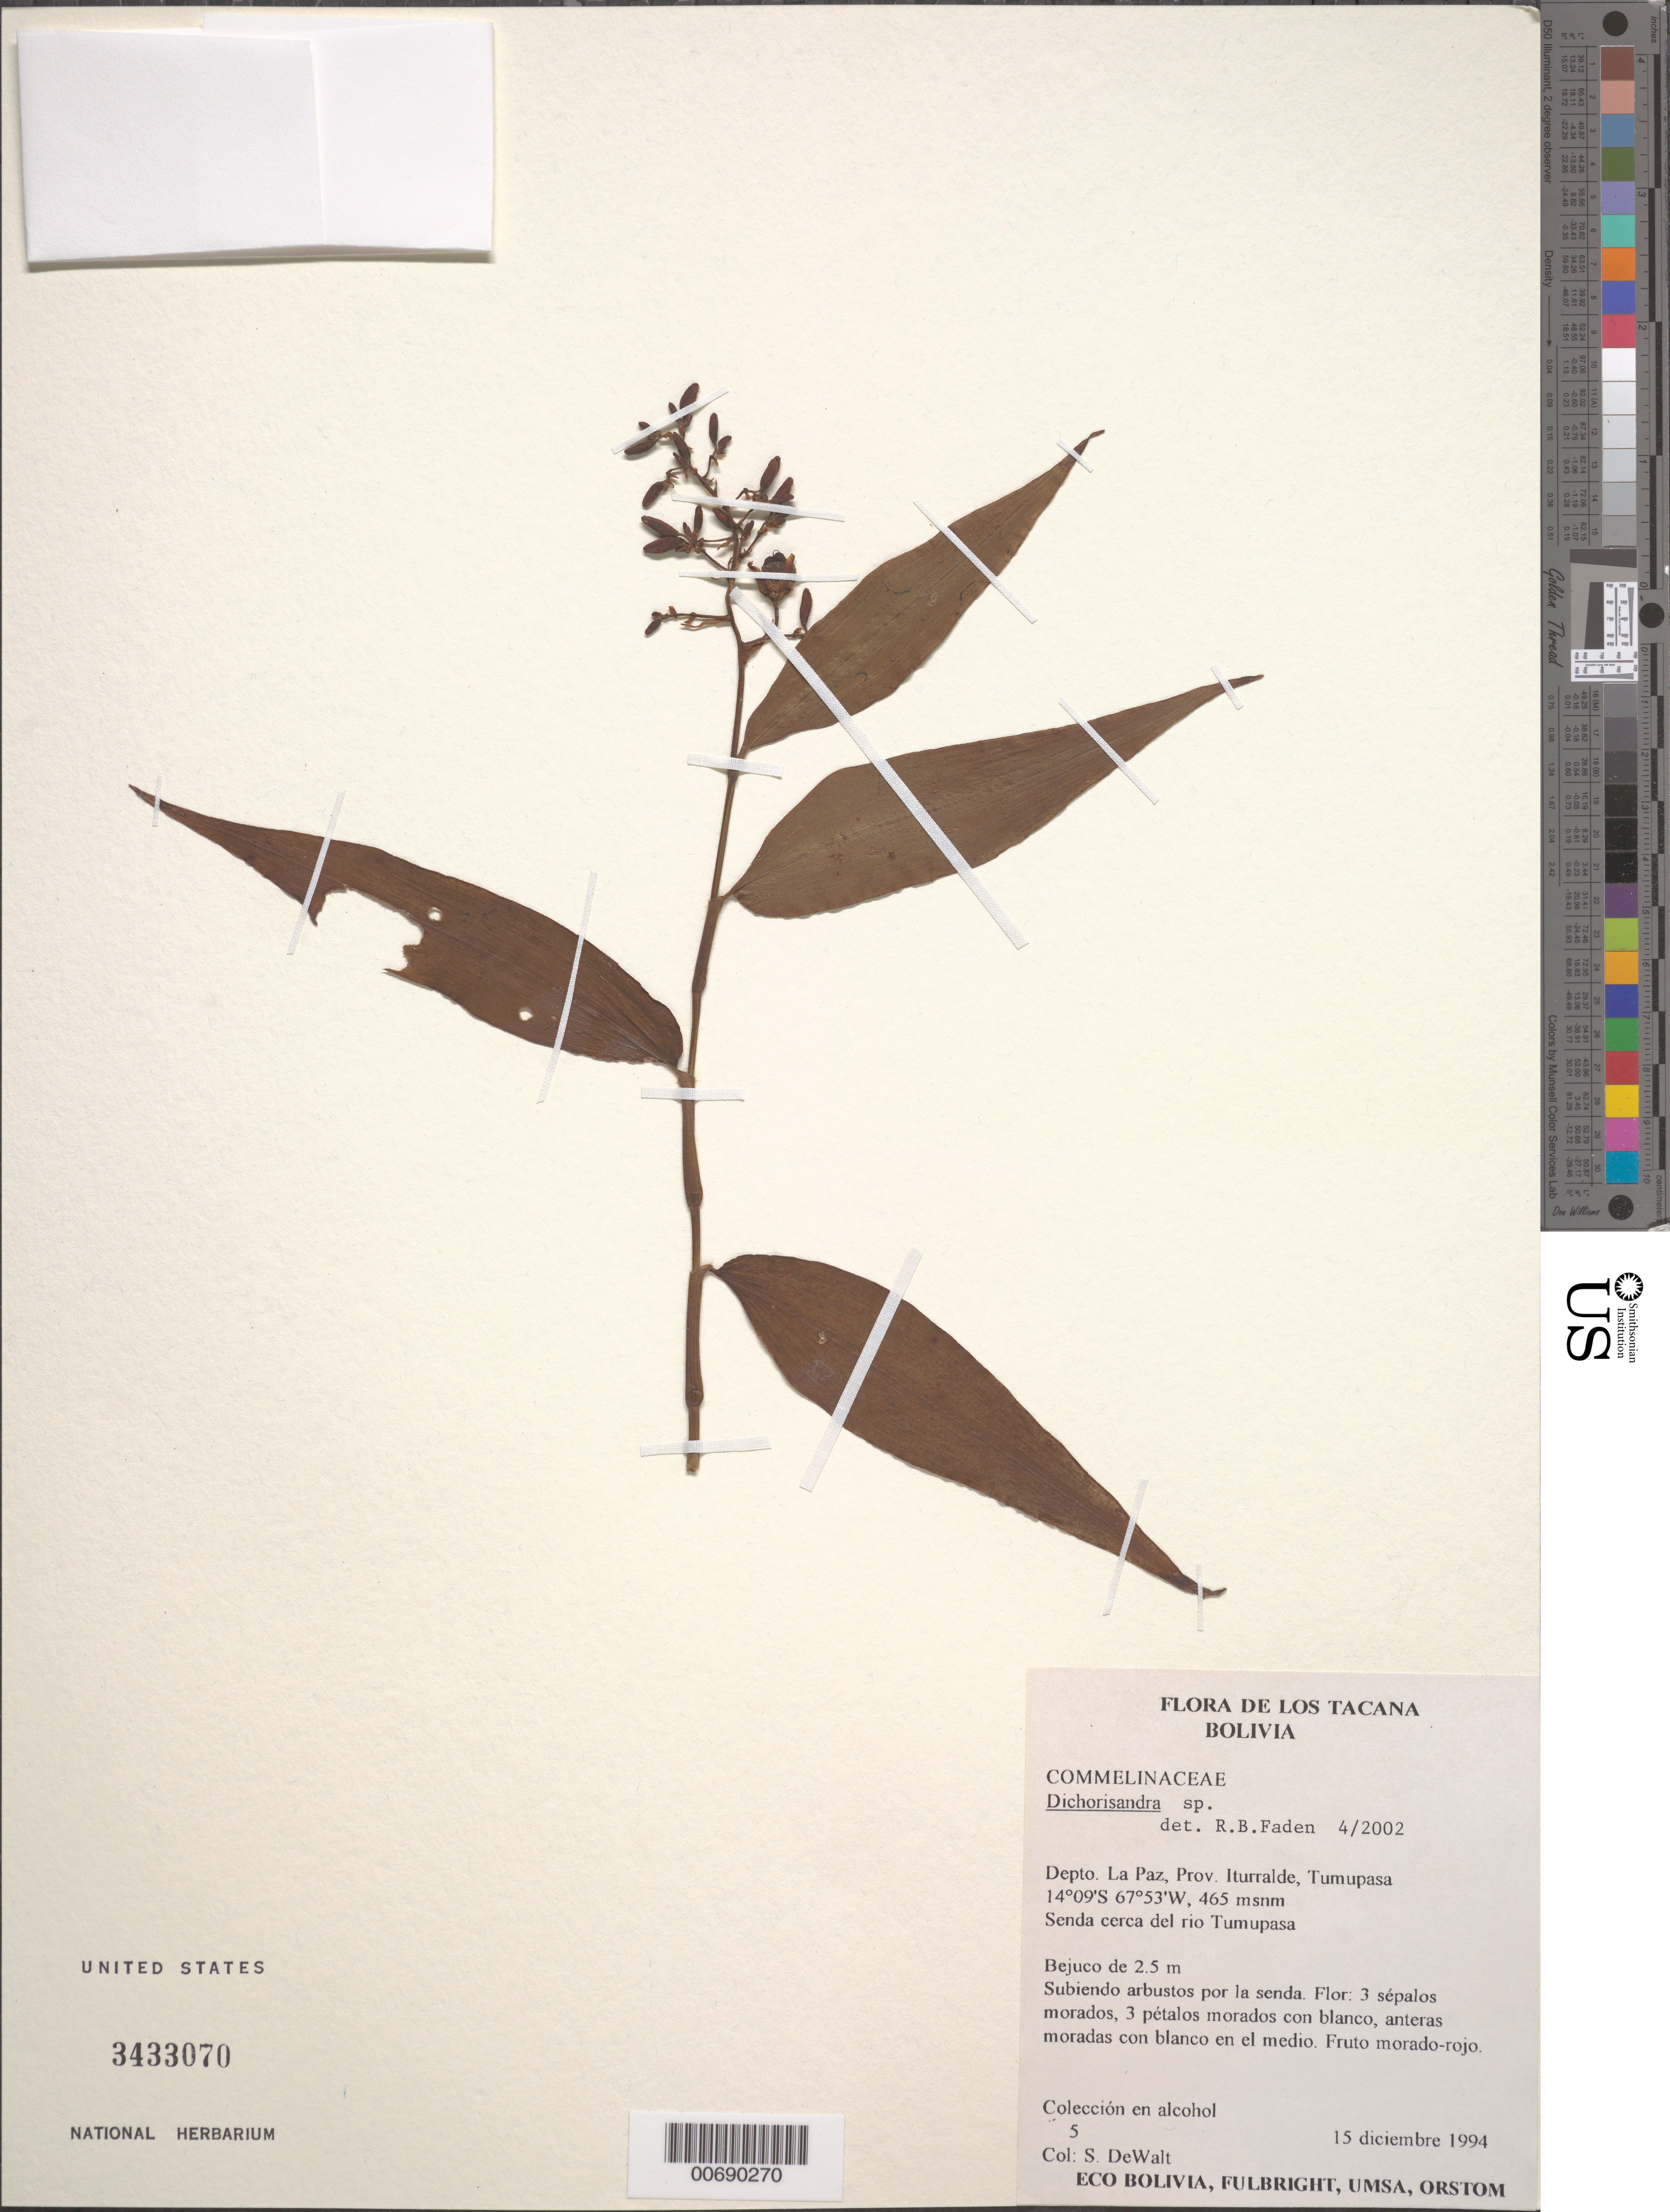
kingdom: Plantae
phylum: Tracheophyta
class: Liliopsida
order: Commelinales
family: Commelinaceae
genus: Dichorisandra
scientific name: Dichorisandra sp.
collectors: S. Dewalt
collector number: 5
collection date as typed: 15 Dec 1994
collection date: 1994-12-15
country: Bolivia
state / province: La Paz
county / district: Iturralde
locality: Tumupasa.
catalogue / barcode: US 3433070